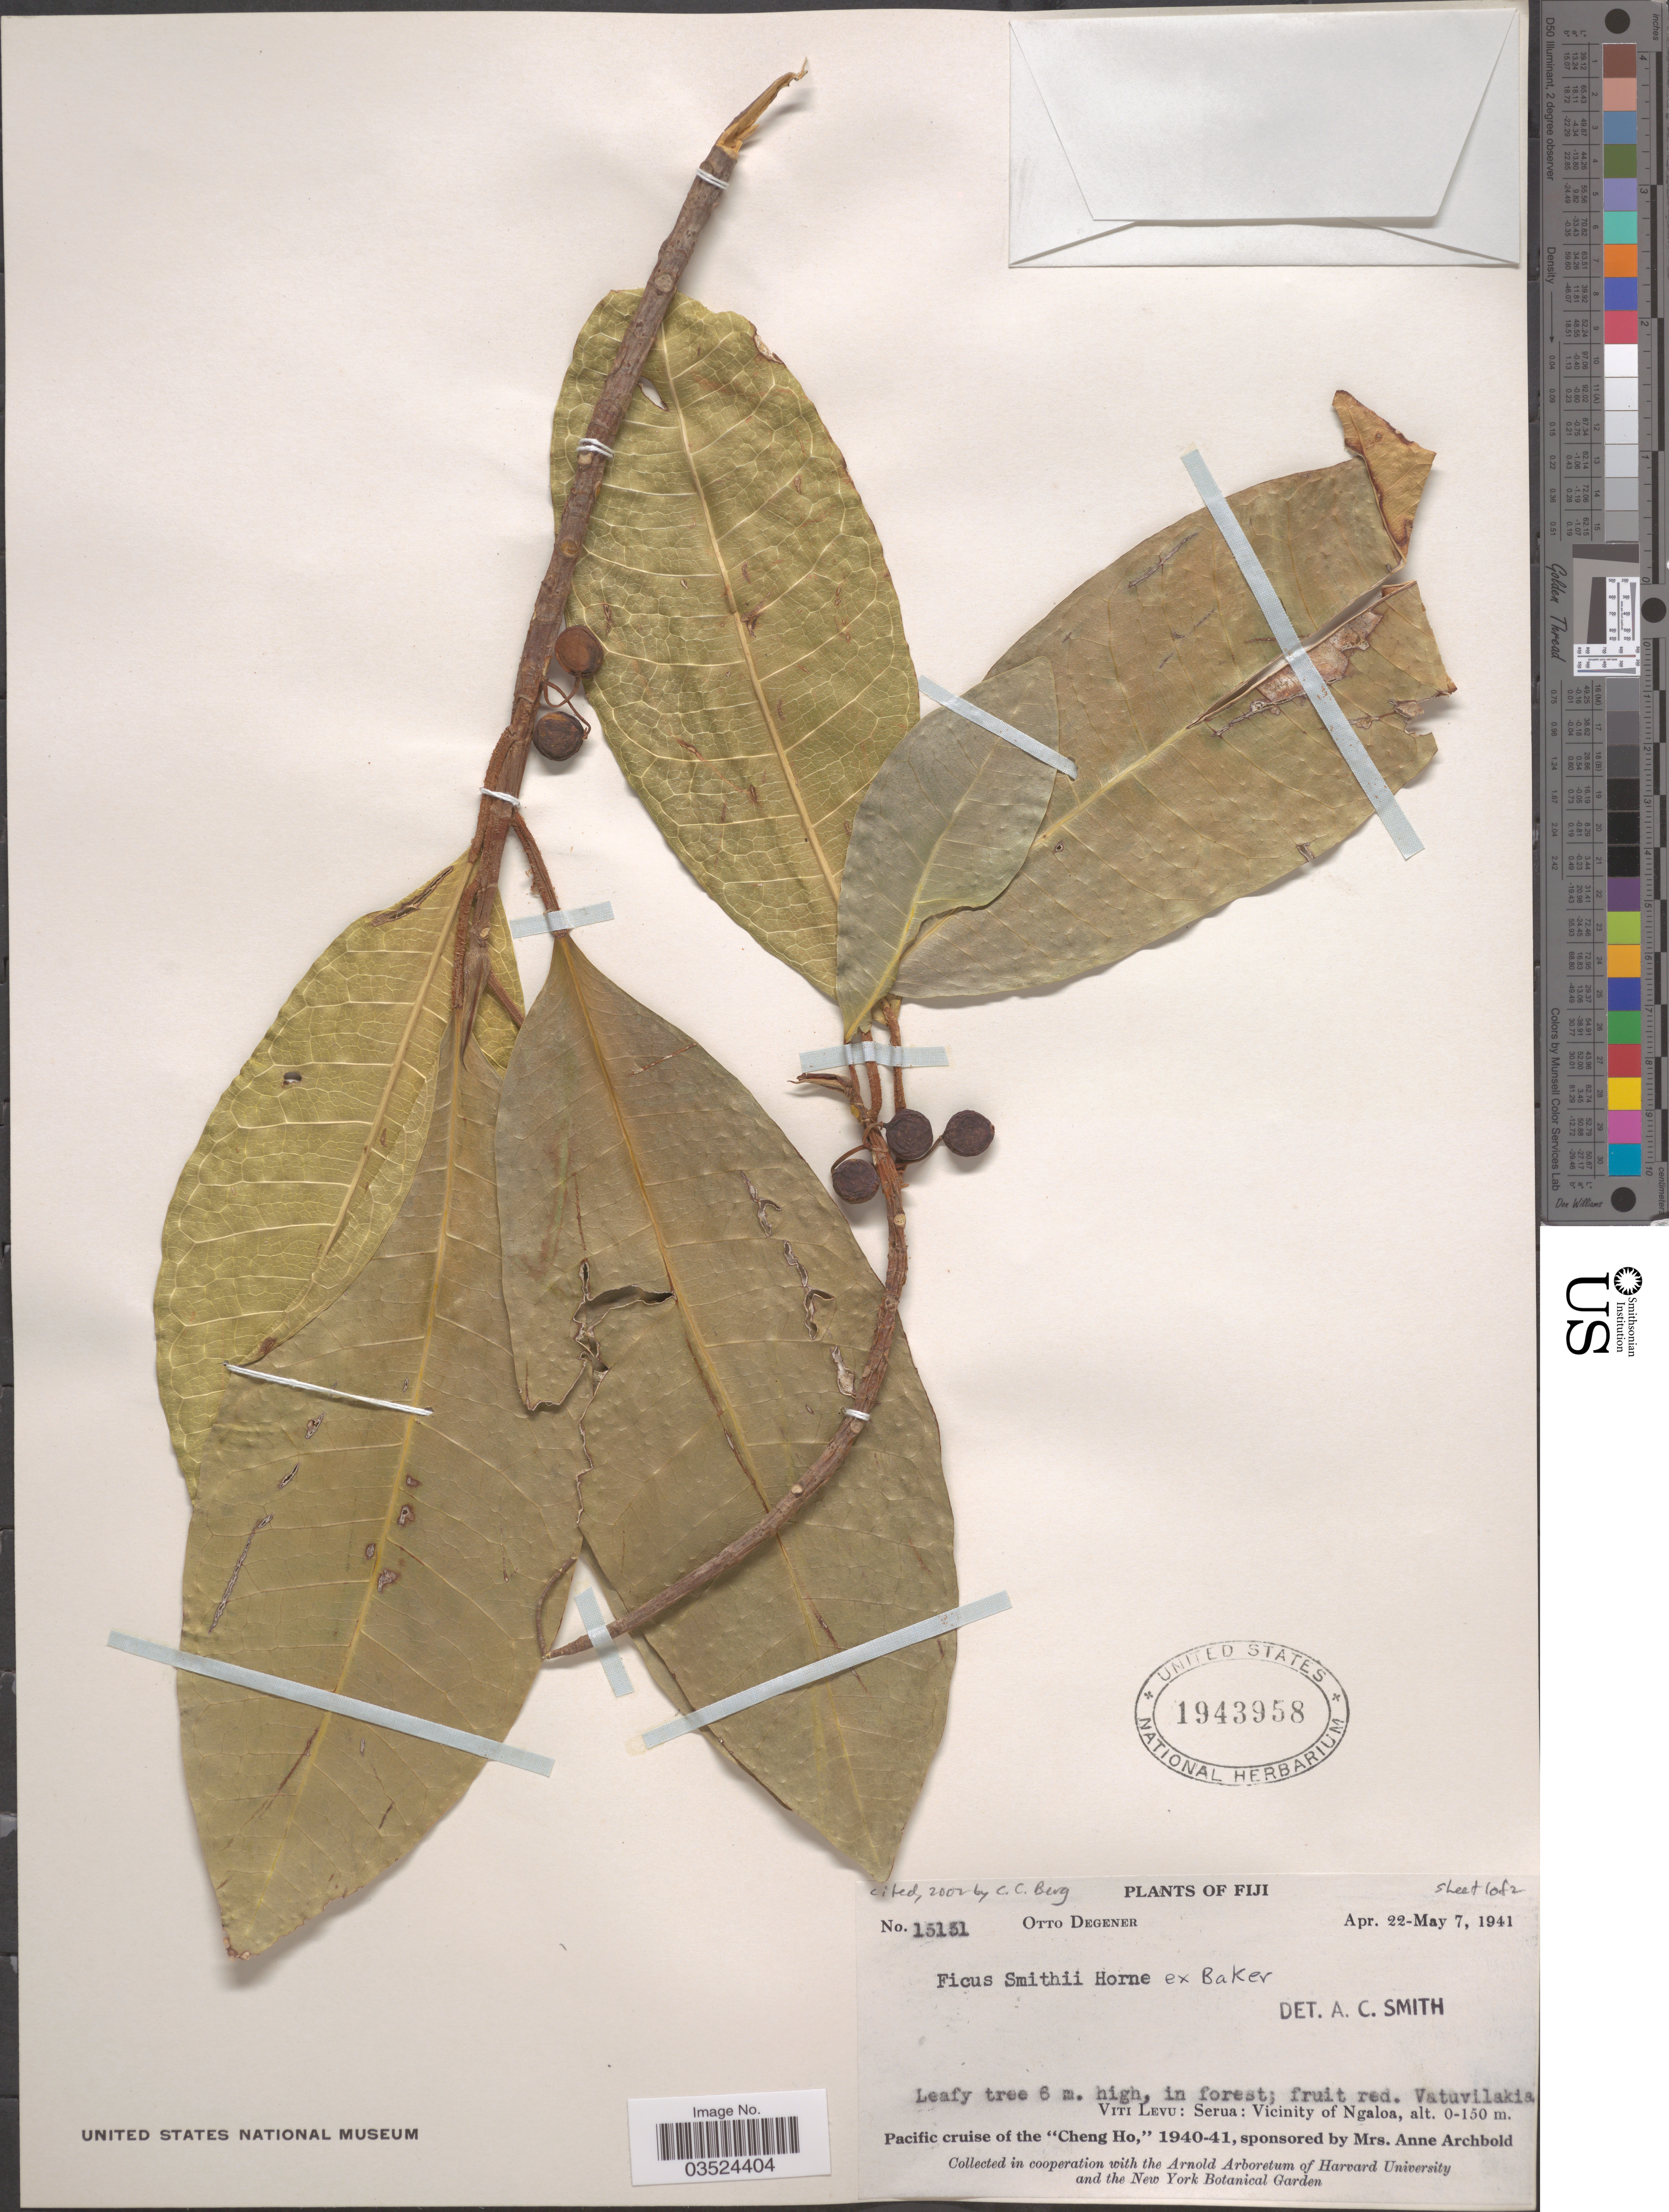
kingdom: Plantae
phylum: Tracheophyta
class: Magnoliopsida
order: Rosales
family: Moraceae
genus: Ficus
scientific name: Ficus smithii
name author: Horne ex Baker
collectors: O. Degener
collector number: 15131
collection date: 1941-04-22/1941-05-07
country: Fiji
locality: Vatuvilakia. Viti Levu: Serua: Vicinity of Ngaloa.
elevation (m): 0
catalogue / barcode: US 1943958